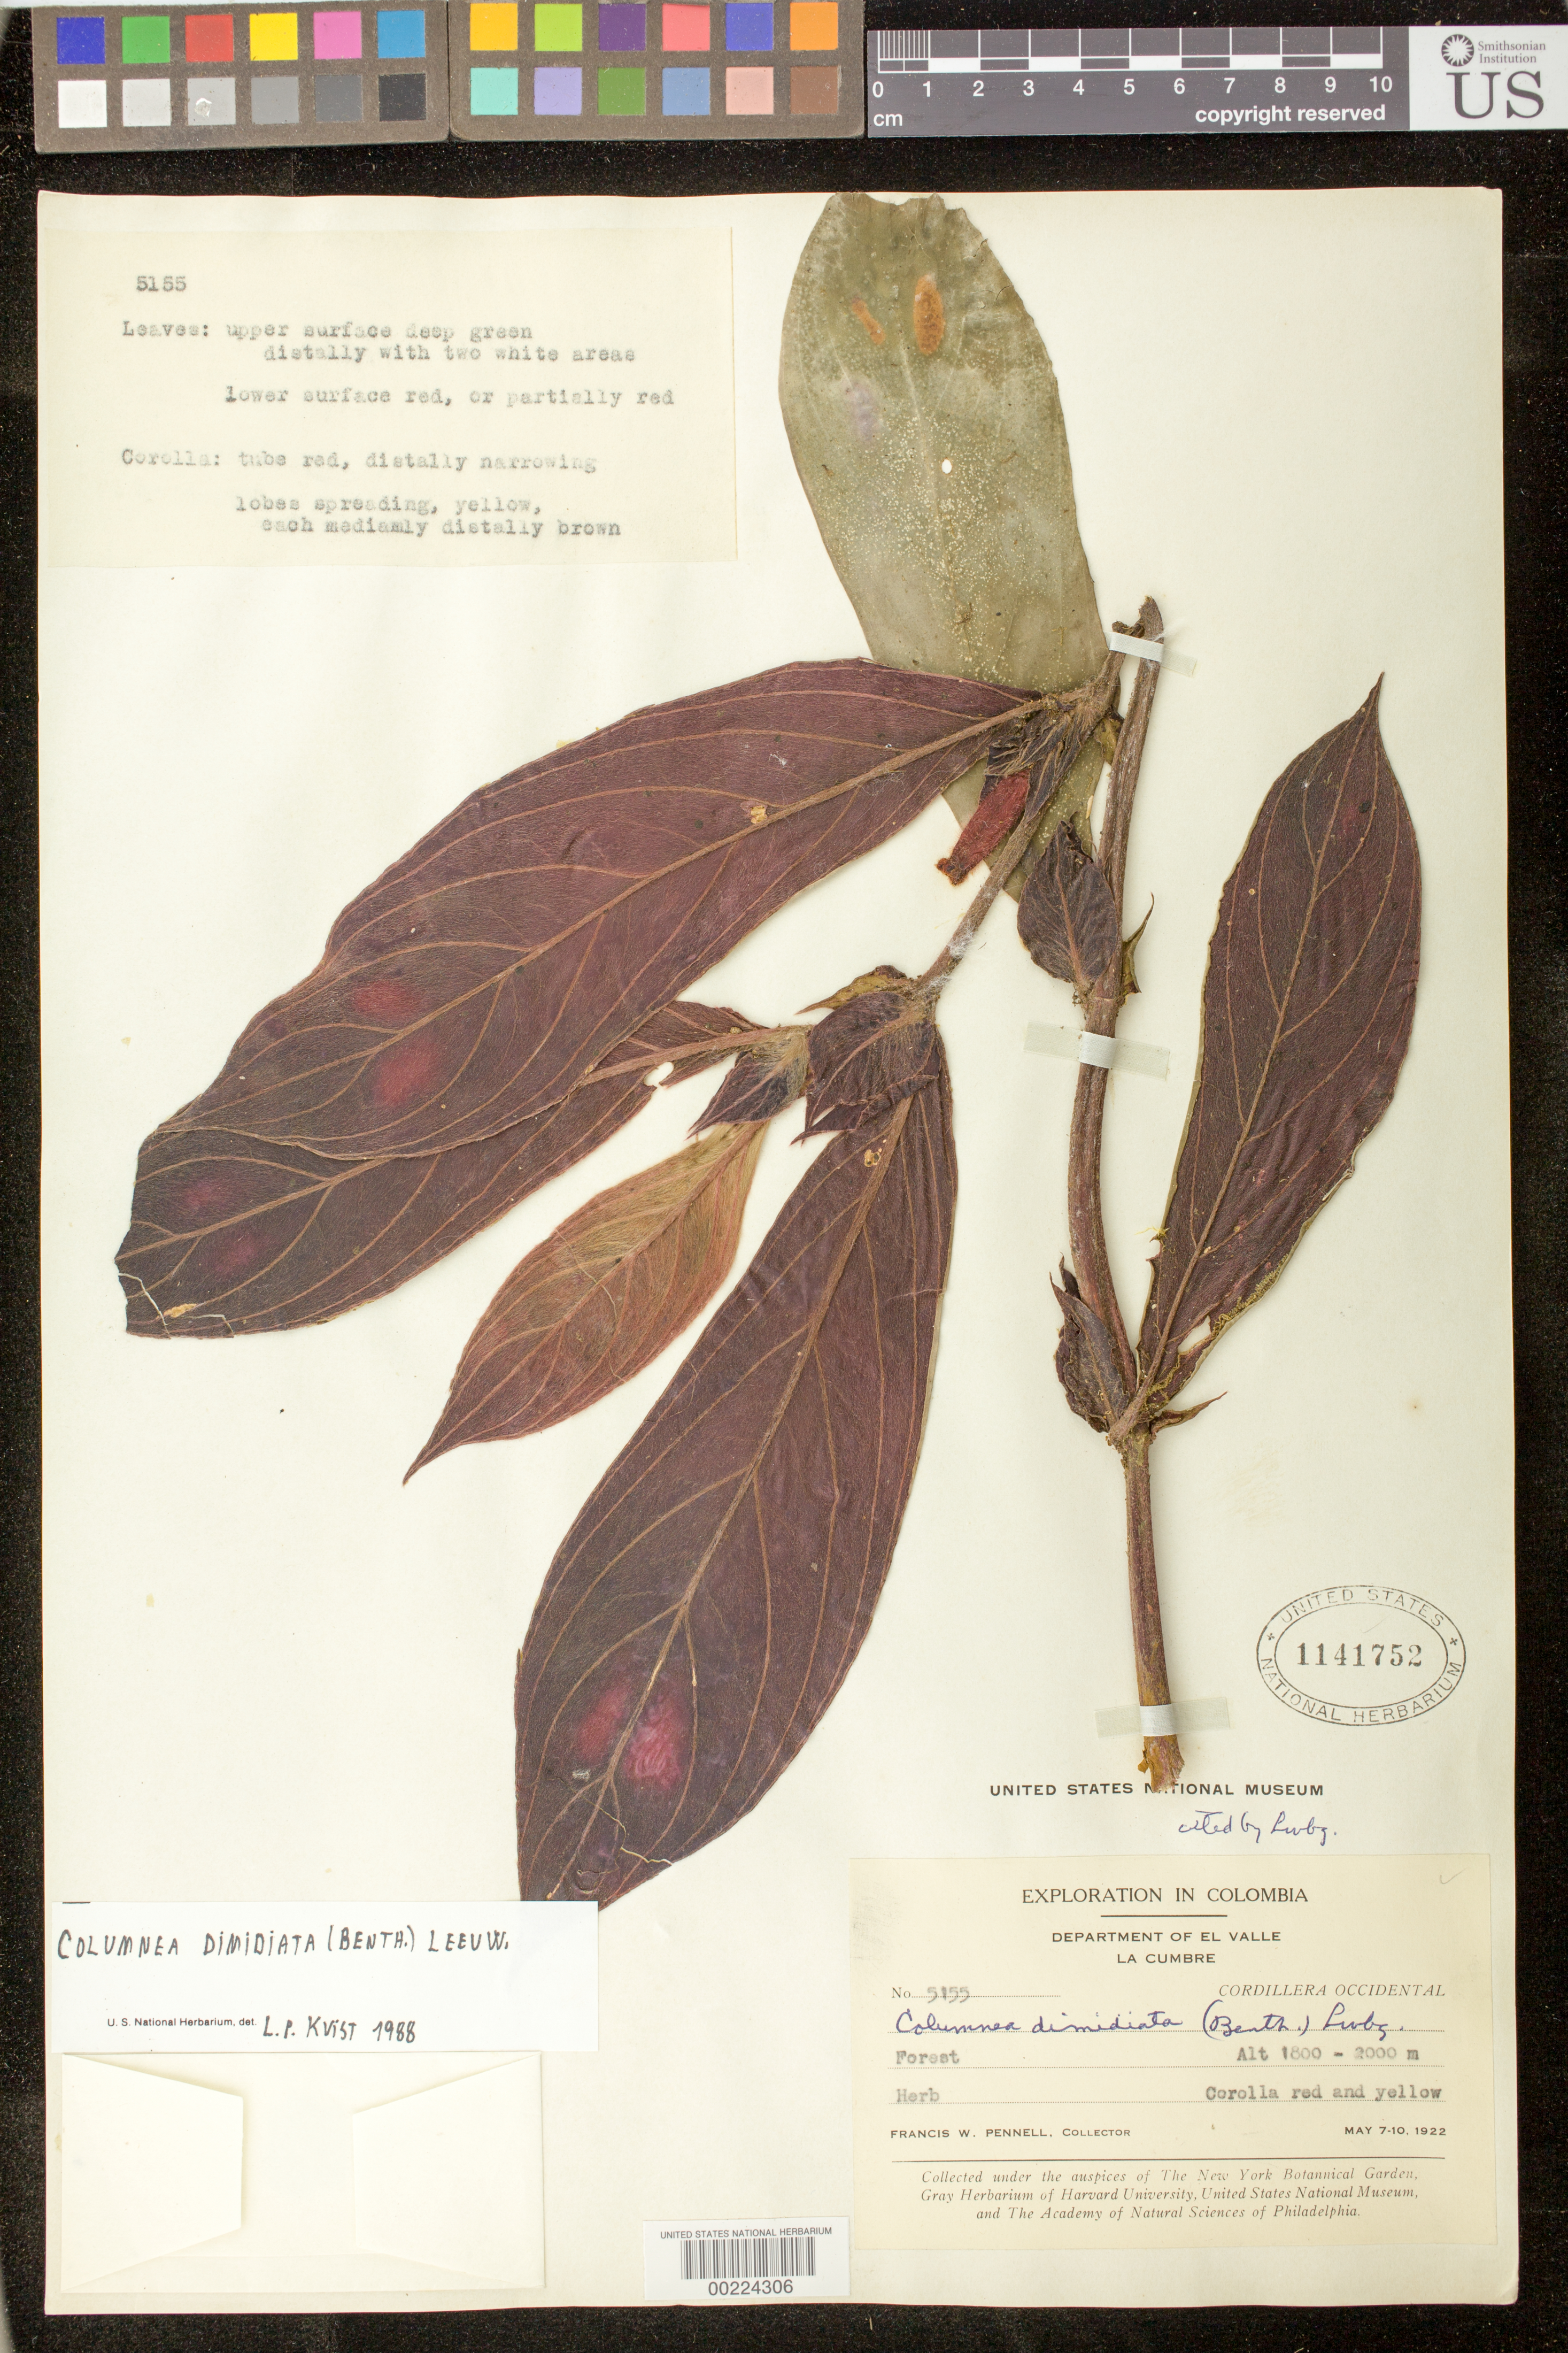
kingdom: Plantae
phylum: Tracheophyta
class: Magnoliopsida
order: Lamiales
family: Gesneriaceae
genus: Columnea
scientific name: Columnea dimidiata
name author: (Benth.) Kuntze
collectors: F. W. Pennell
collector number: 5155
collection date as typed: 7-10 May 1922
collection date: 1922-05-07/1922-05-10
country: Colombia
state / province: Valle del Cauca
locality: La Cumbre, Cordillera Occidental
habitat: Forest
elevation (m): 1800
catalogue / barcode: US 1141752